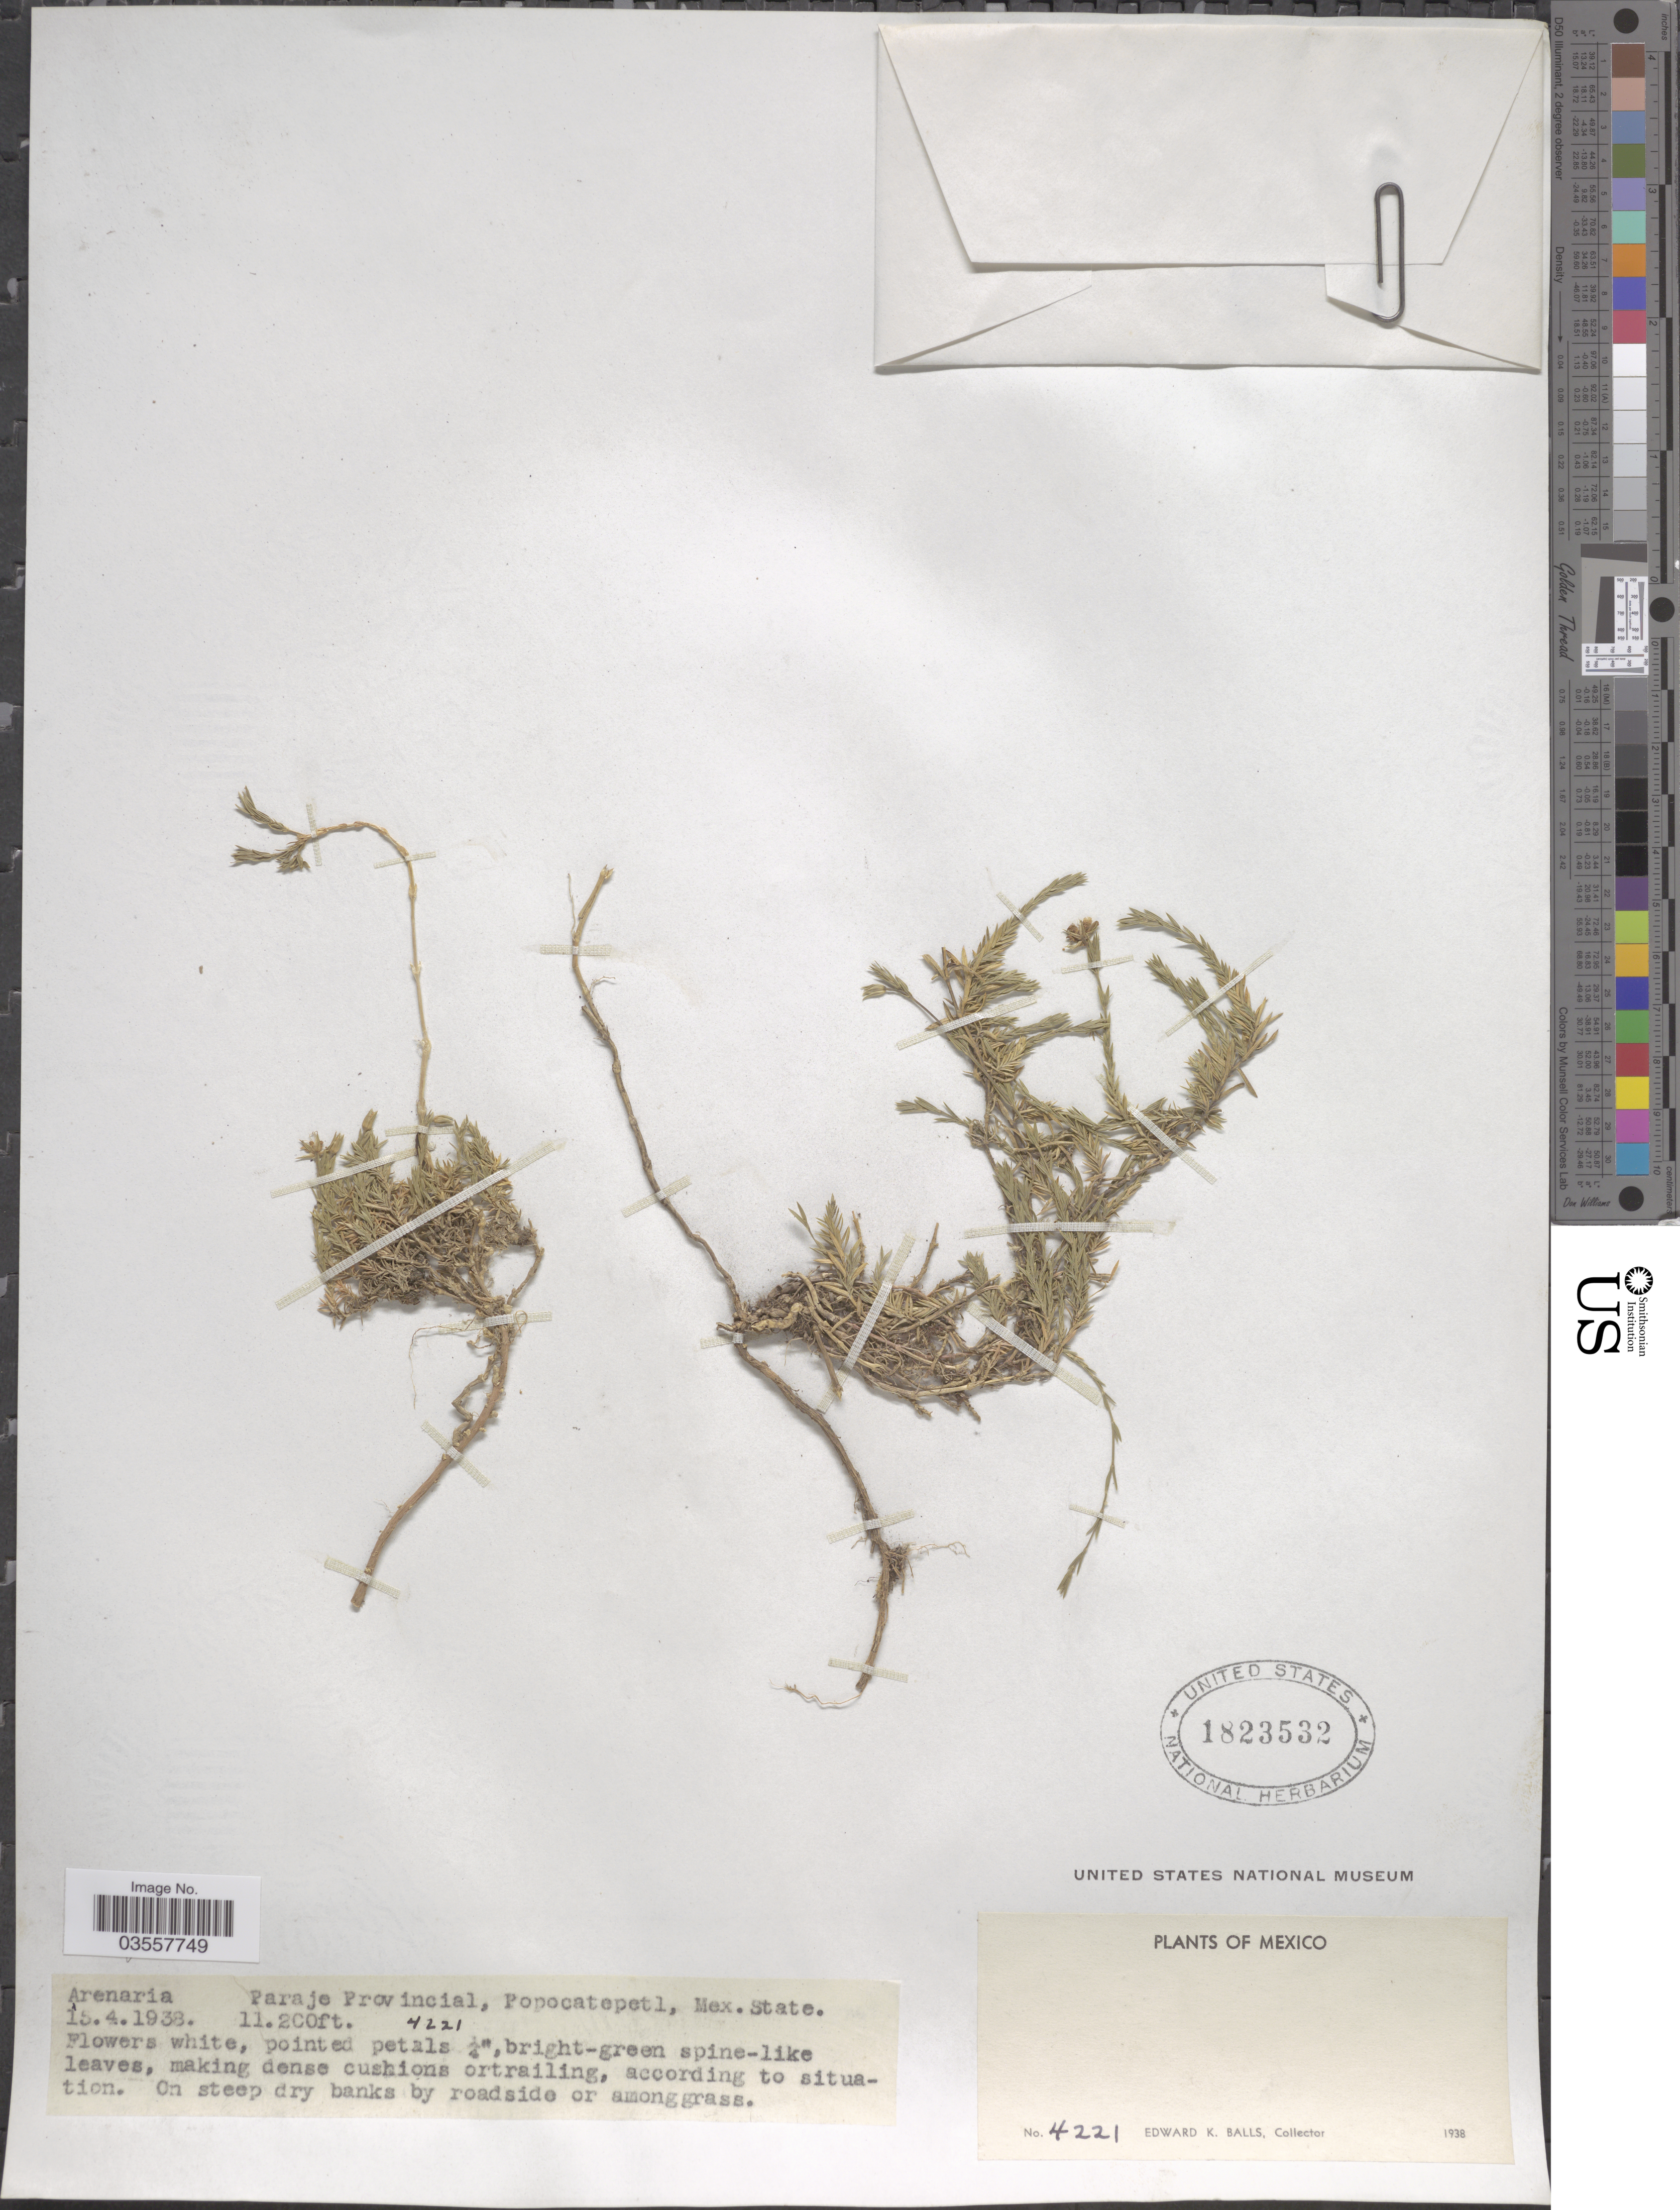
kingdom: Plantae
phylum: Tracheophyta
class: Magnoliopsida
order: Caryophyllales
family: Caryophyllaceae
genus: Arenaria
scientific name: Arenaria sp.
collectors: E. K. Balls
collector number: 4221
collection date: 1938-04-15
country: Mexico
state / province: México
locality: Paraje Provincial, Popocatepetl.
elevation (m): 3414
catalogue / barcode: US 1823532